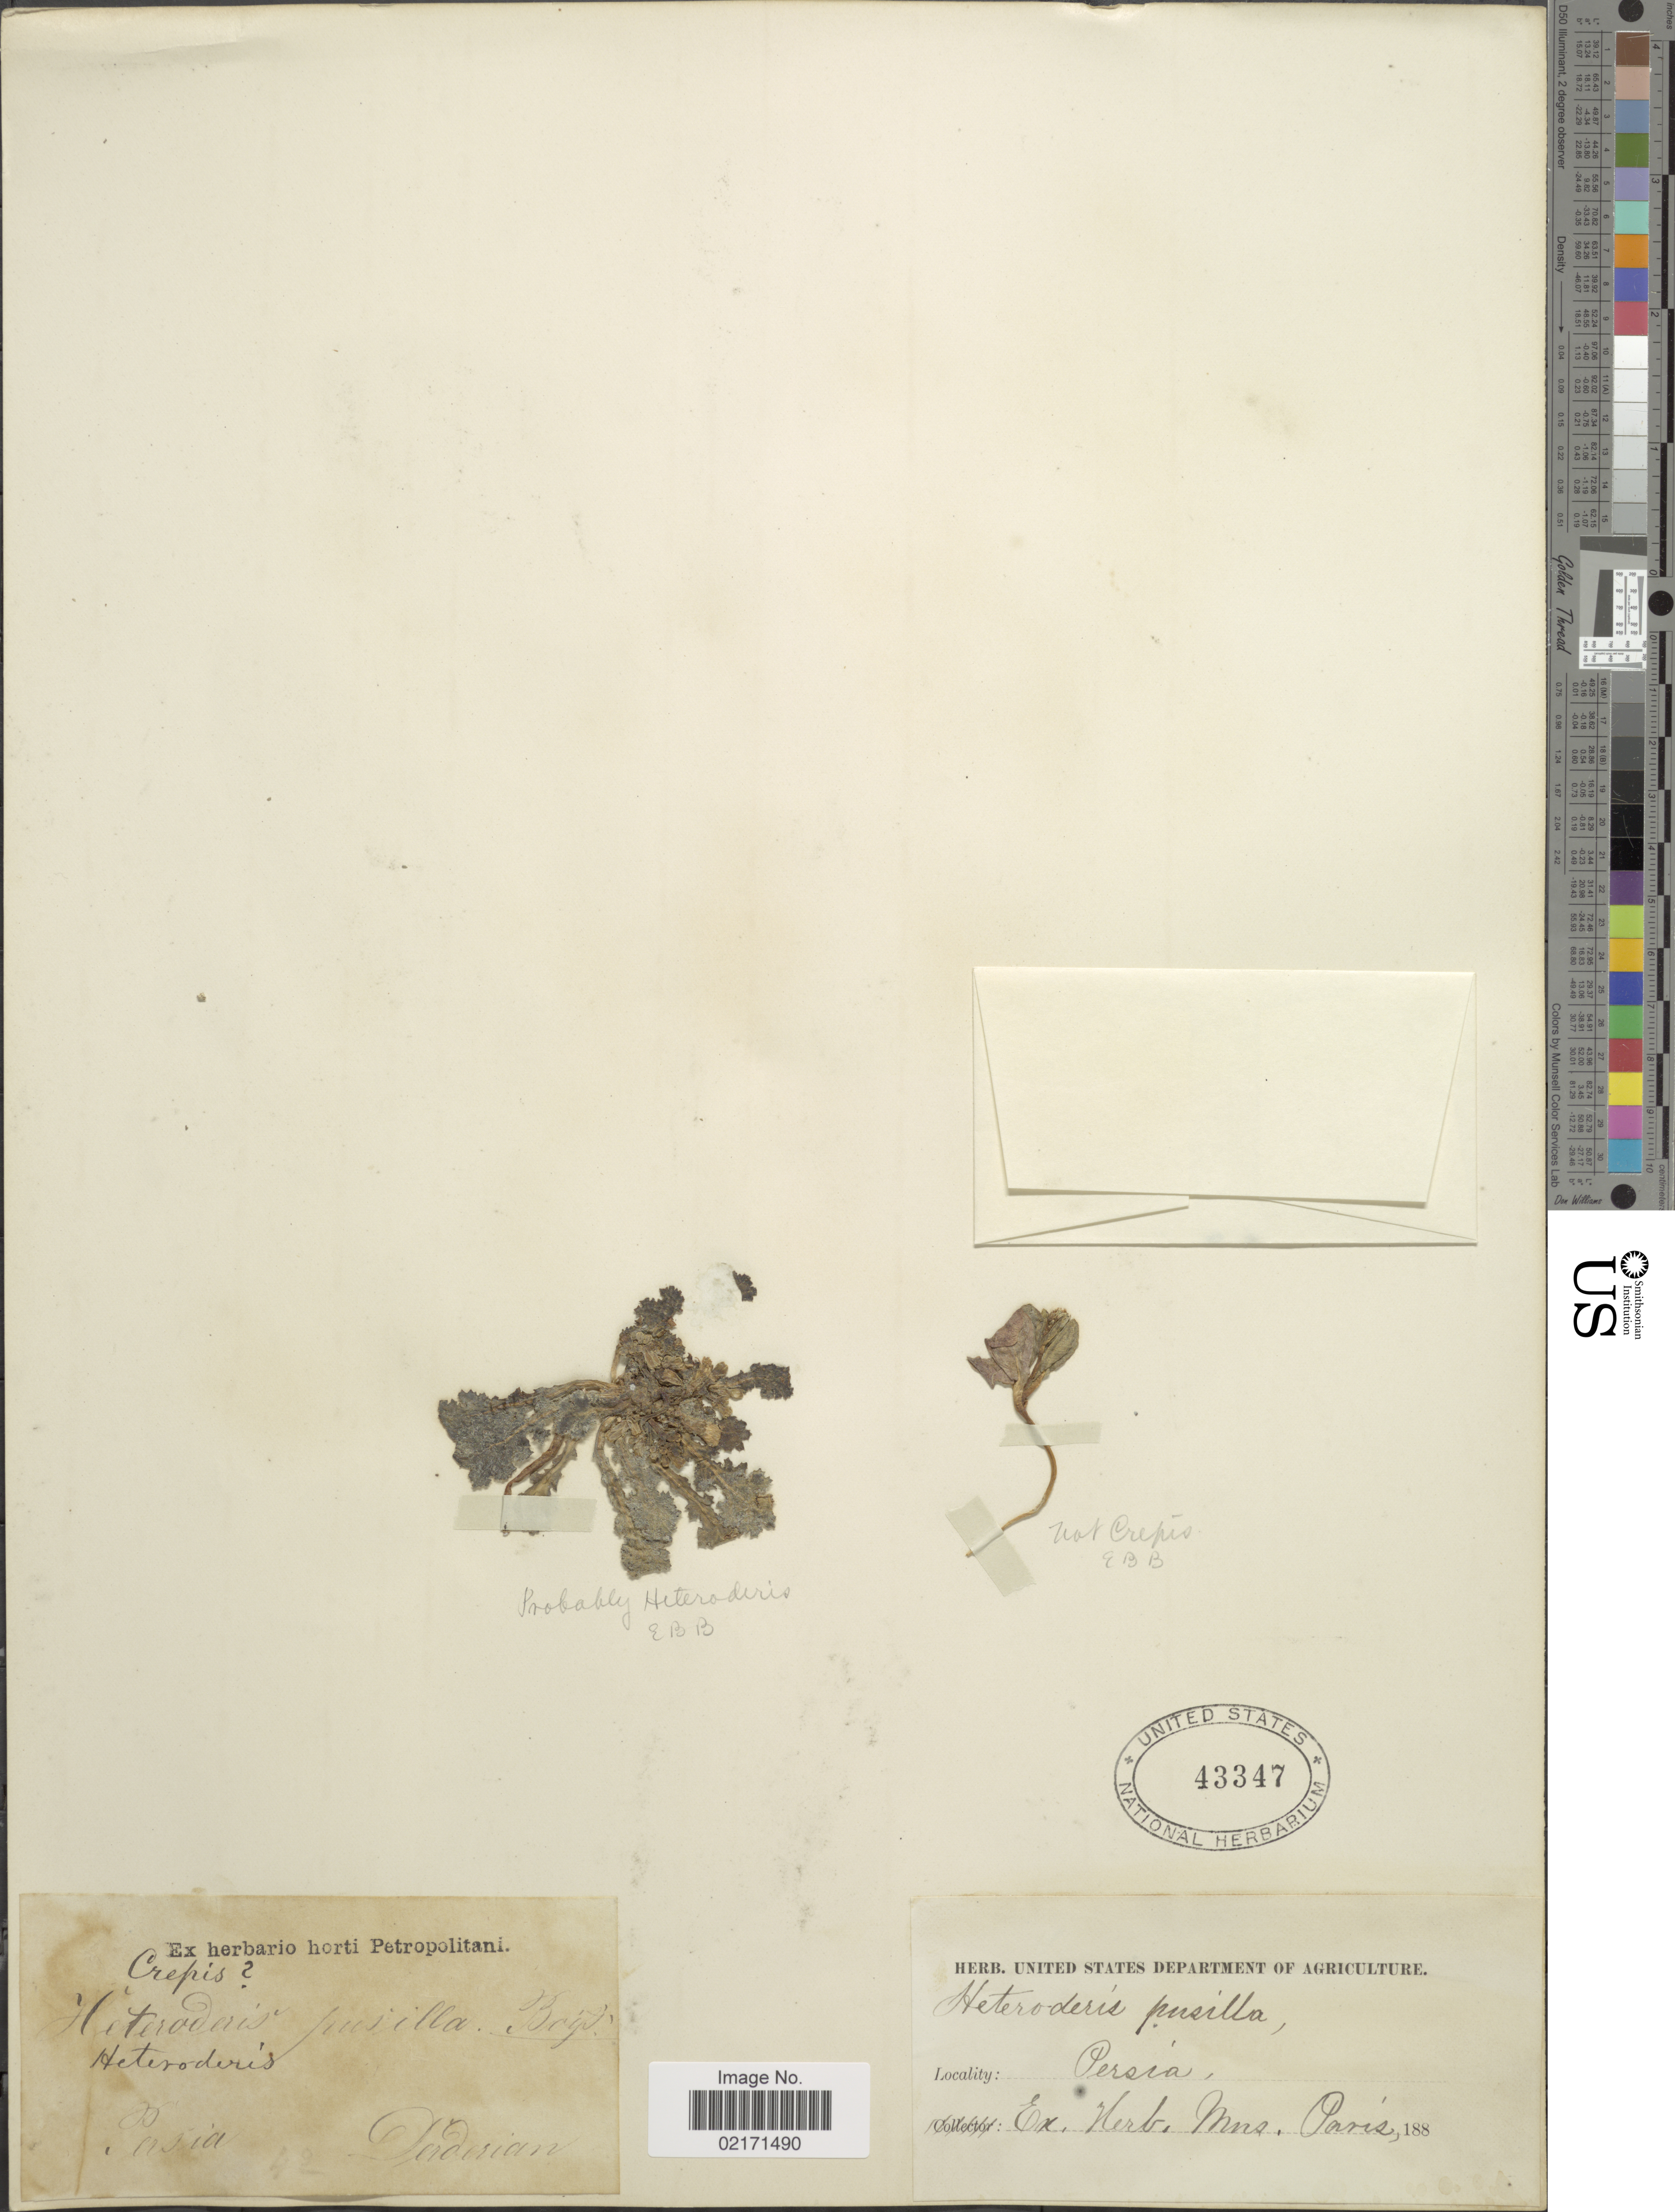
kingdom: Plantae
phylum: Tracheophyta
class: Magnoliopsida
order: Asterales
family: Asteraceae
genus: Heteroderis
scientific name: Heteroderis pusilla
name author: (Boiss.) Boiss.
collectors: -. Derderian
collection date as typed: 188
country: Iran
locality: Persia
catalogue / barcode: US 43347